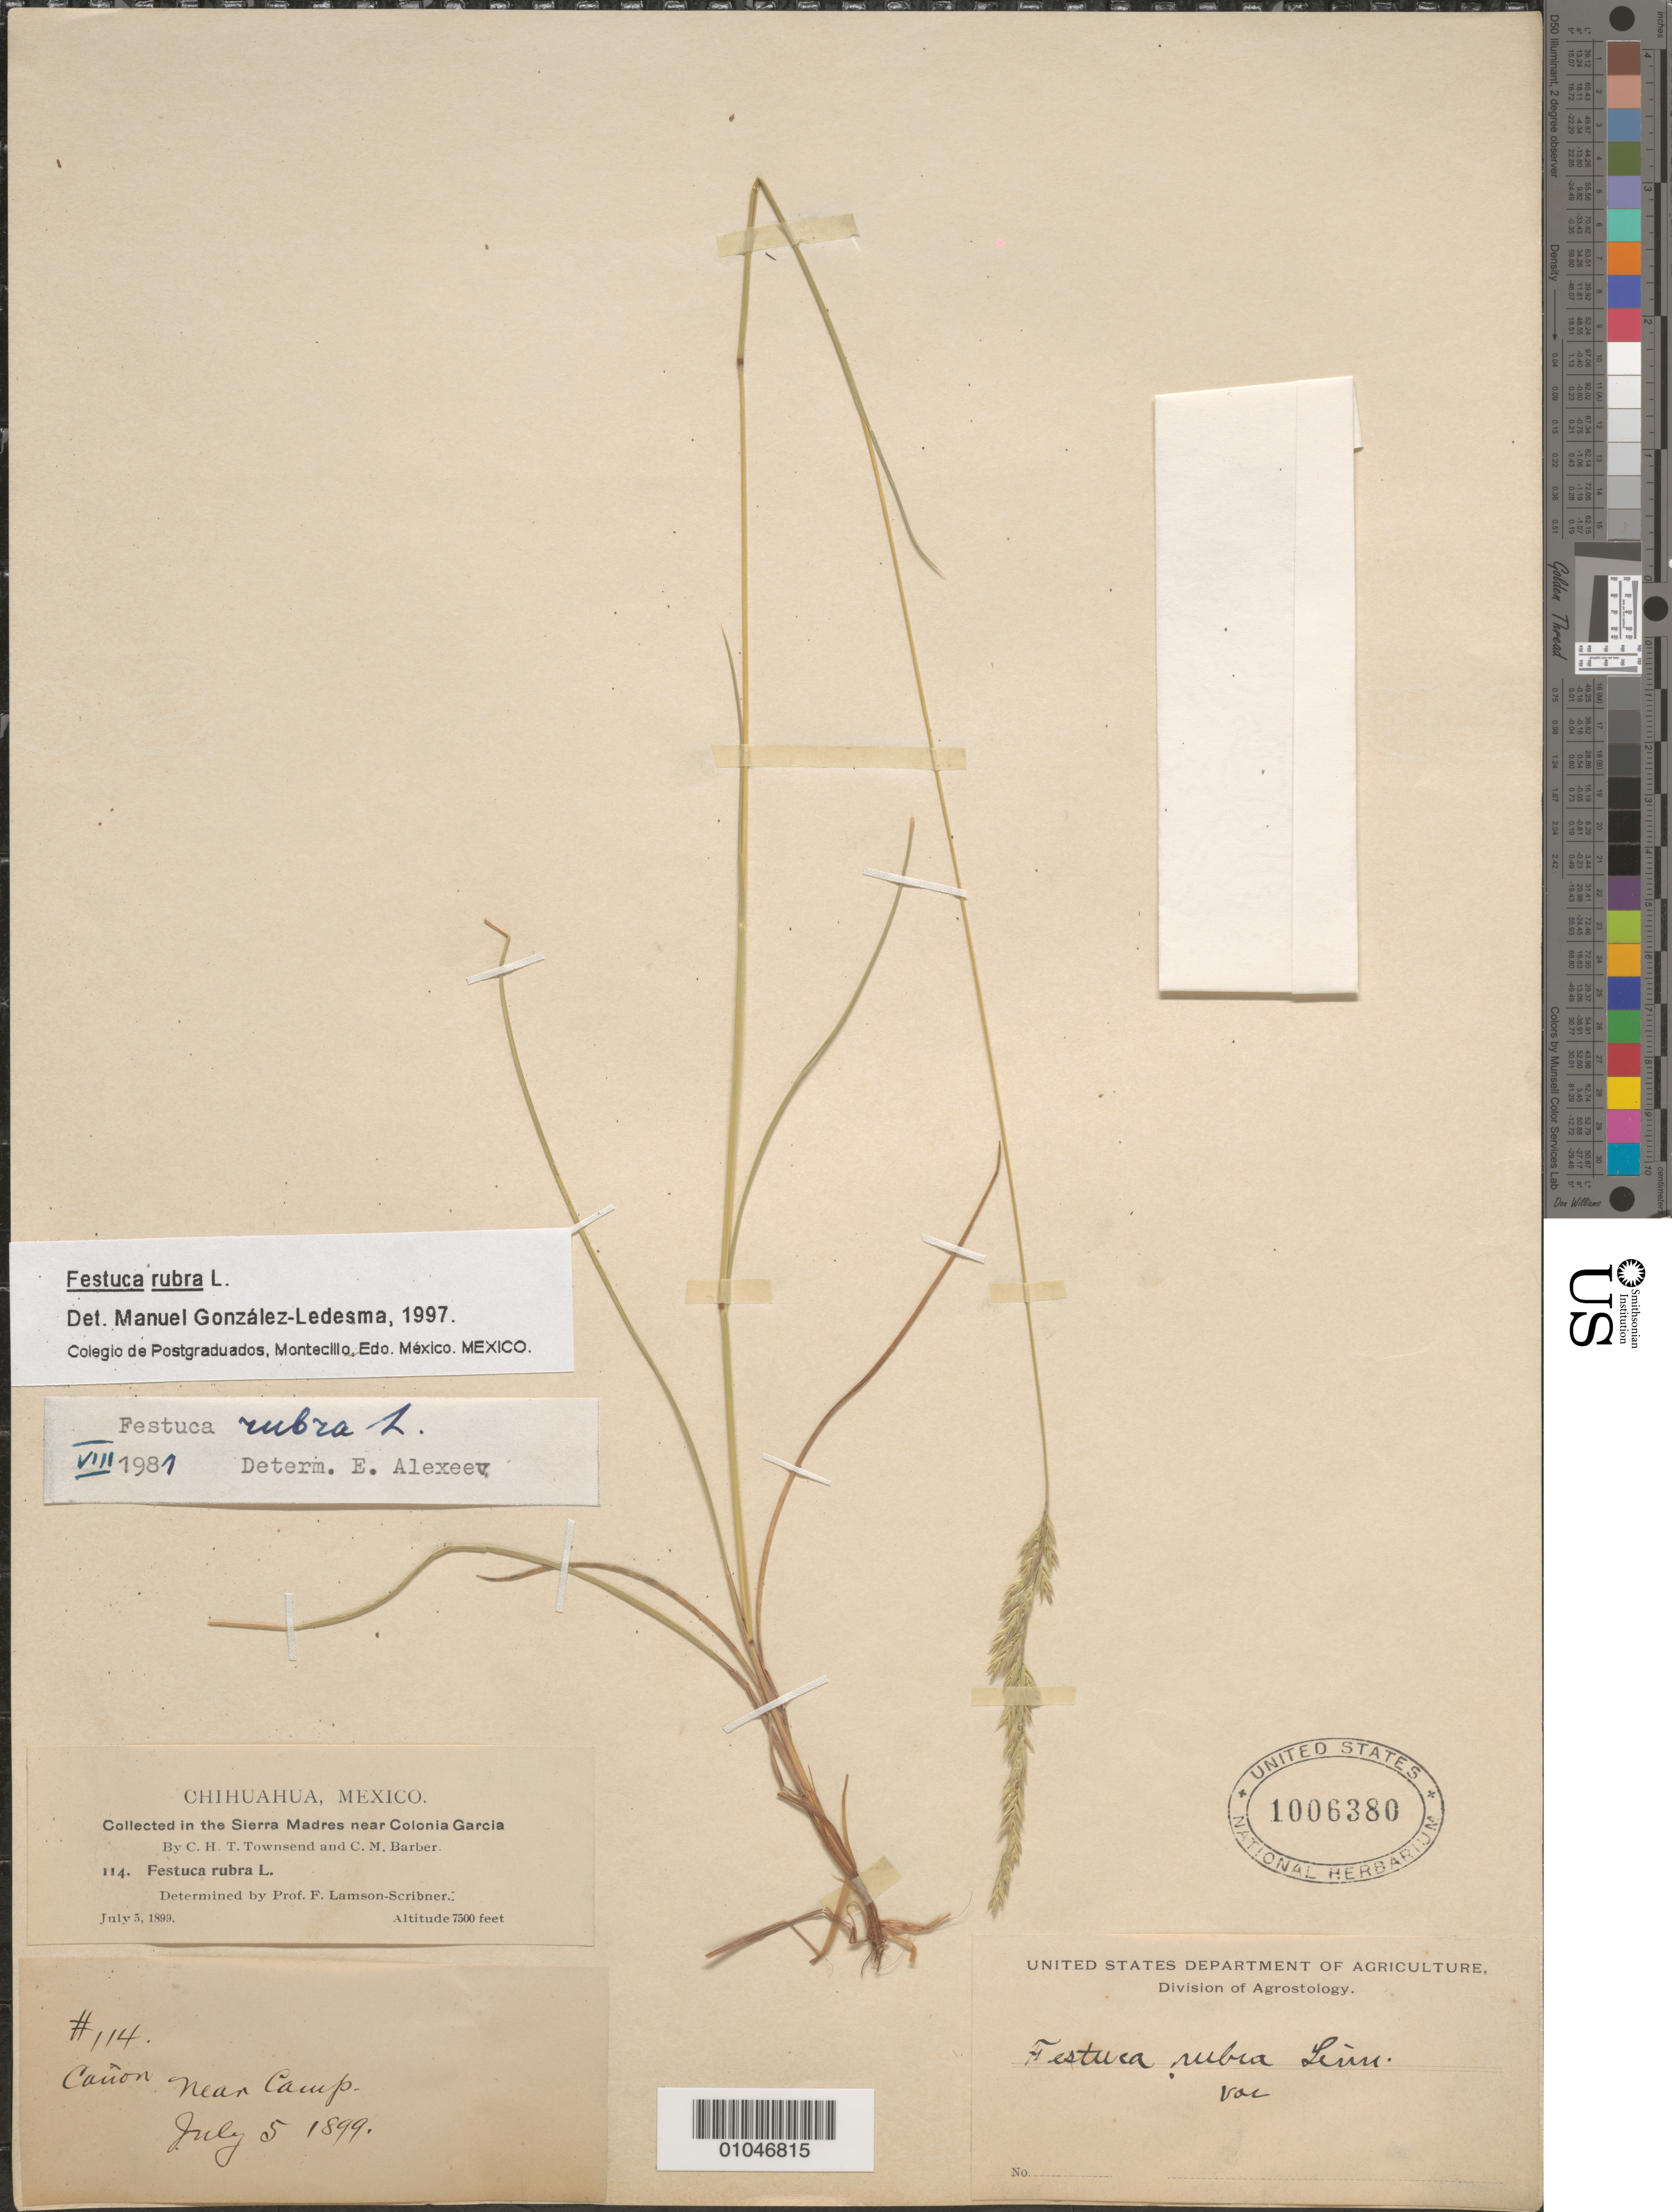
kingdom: Plantae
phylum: Tracheophyta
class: Liliopsida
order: Poales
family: Poaceae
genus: Festuca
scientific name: Festuca rubra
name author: L.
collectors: C. H. T. Townsend & F. L. Scribner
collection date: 1899-07-05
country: Mexico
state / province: Chihuahua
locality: Sierra Madres near Colonia Garcia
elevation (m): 2286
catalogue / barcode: US 1006380